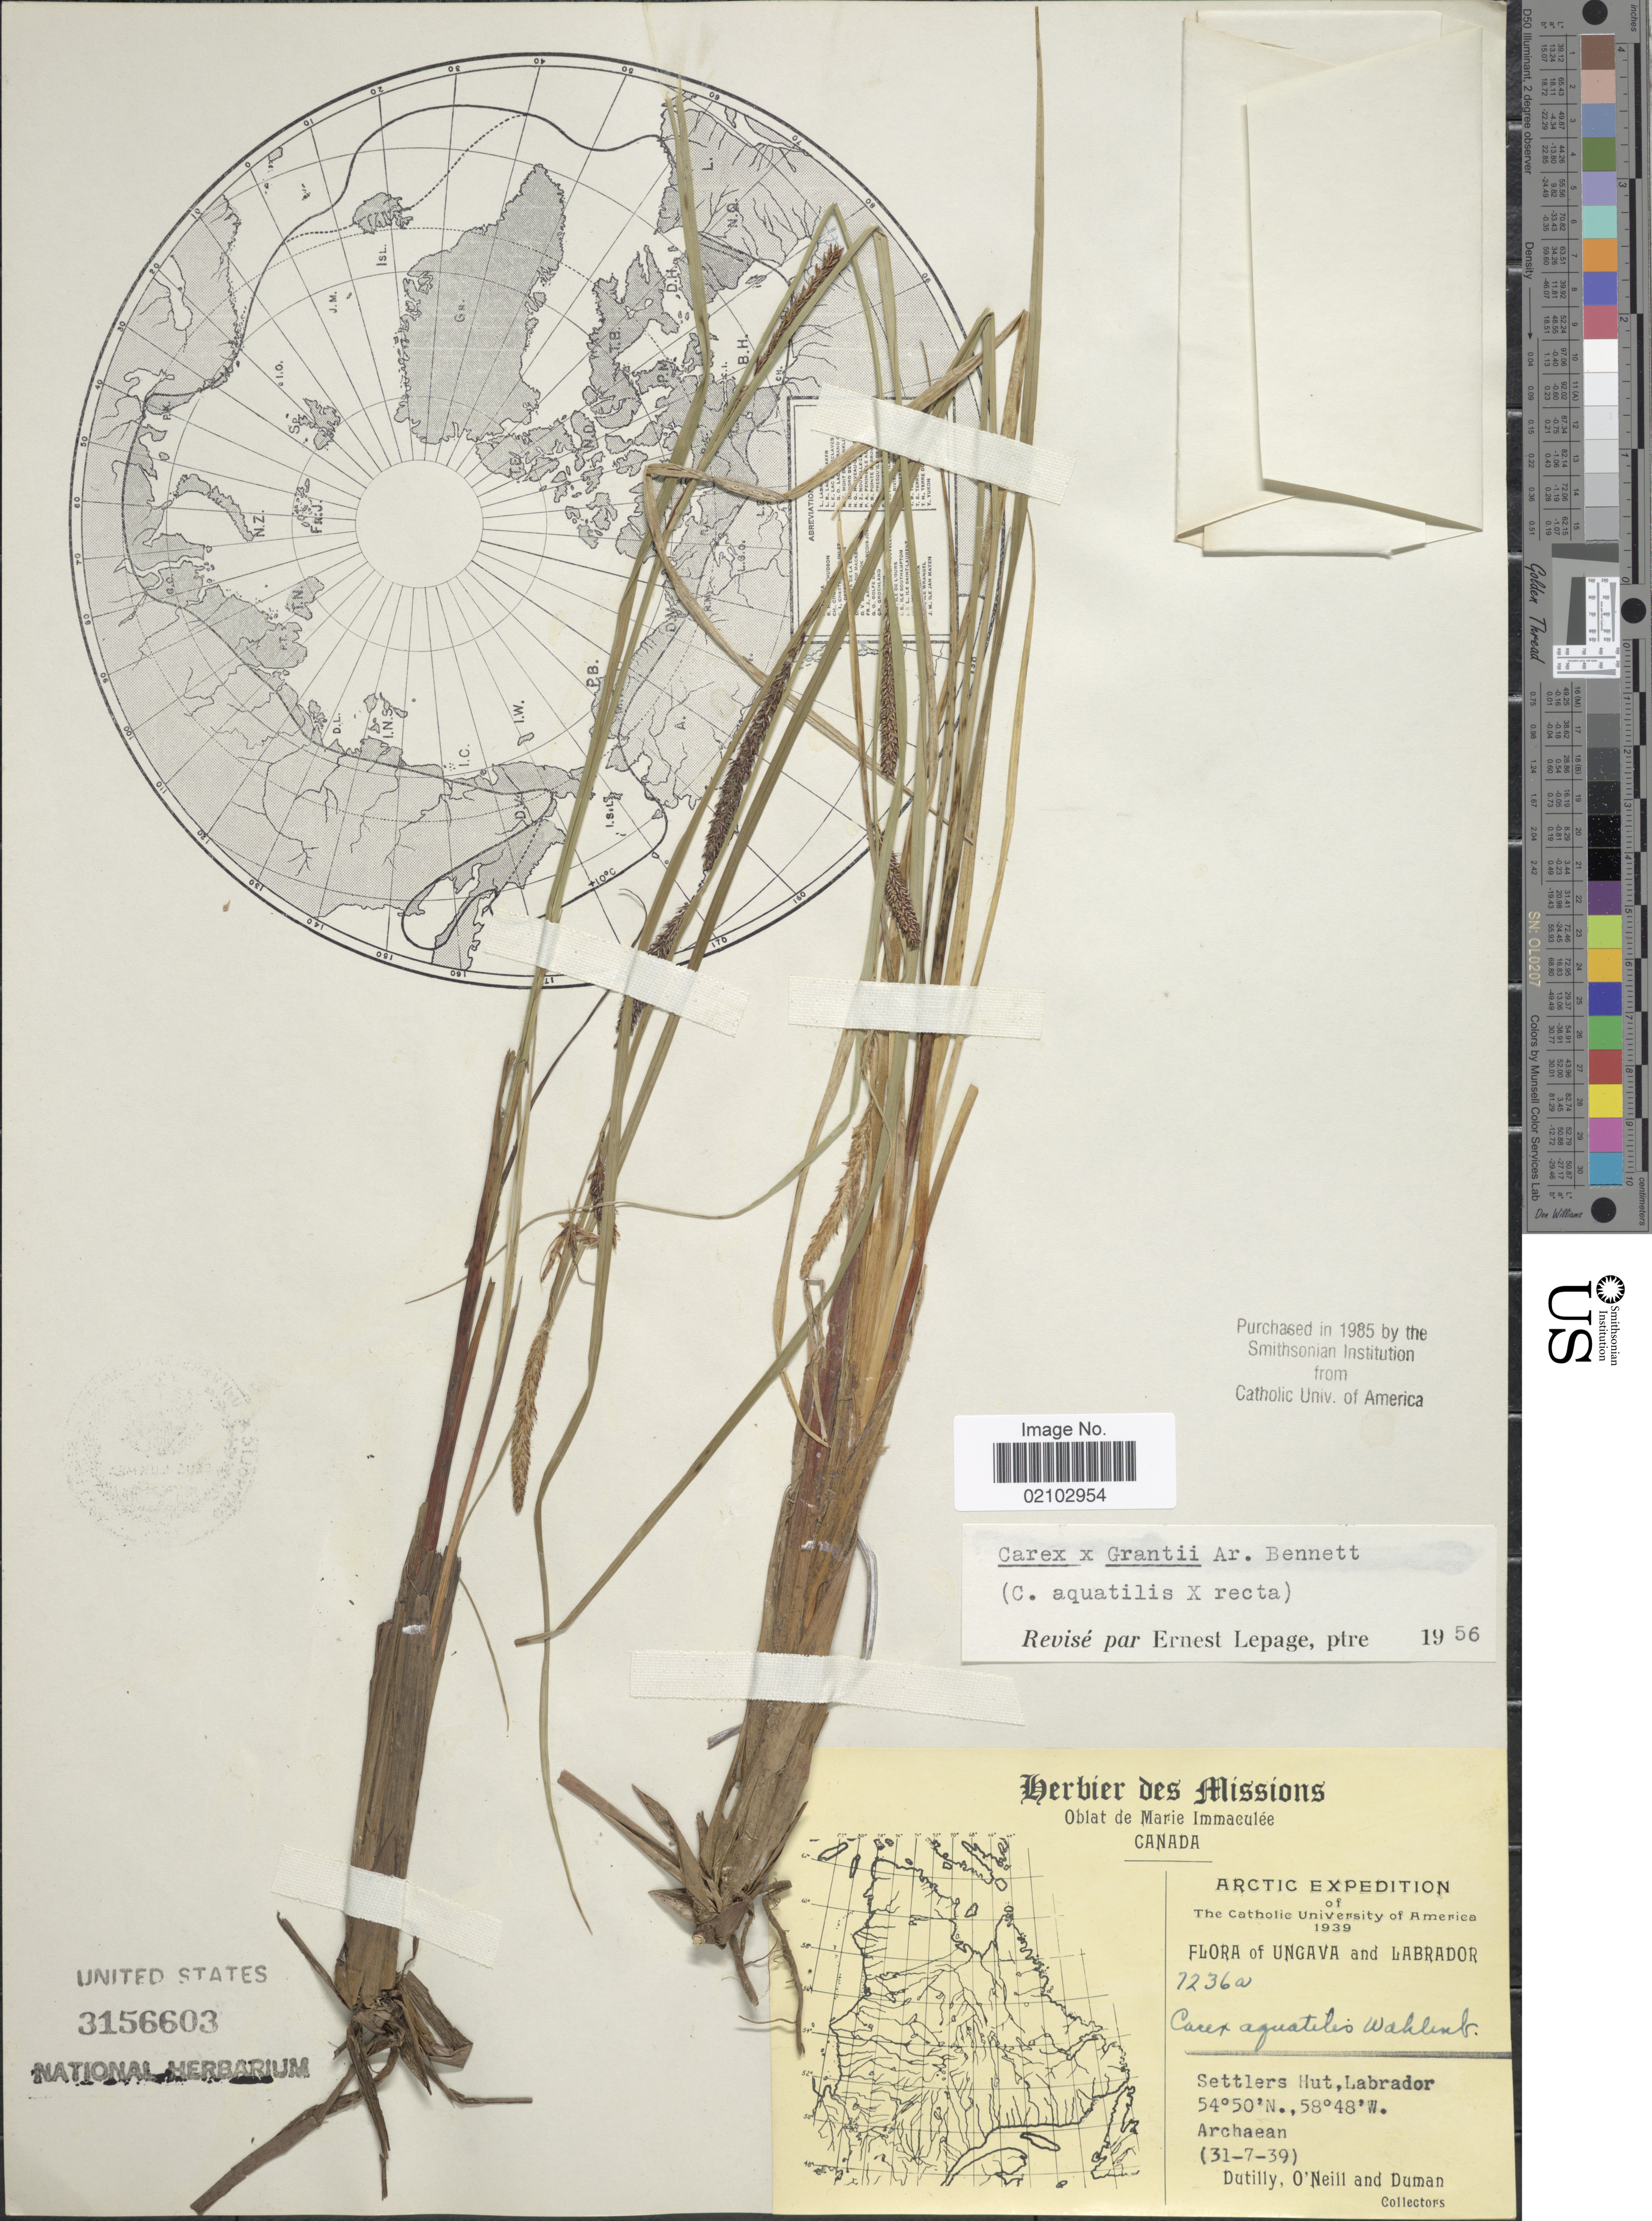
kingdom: Plantae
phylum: Tracheophyta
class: Liliopsida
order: Poales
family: Cyperaceae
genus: Carex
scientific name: Carex aquatilis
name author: Wahlenb.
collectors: -. Dutilly, -. O'Neill & -. Duman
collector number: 7236a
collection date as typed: Transcribed d/m/y: 31/7/39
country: Canada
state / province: Newfoundland and Labrador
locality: Arctic, Settlers Hut, Labrador.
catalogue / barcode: US 3156603